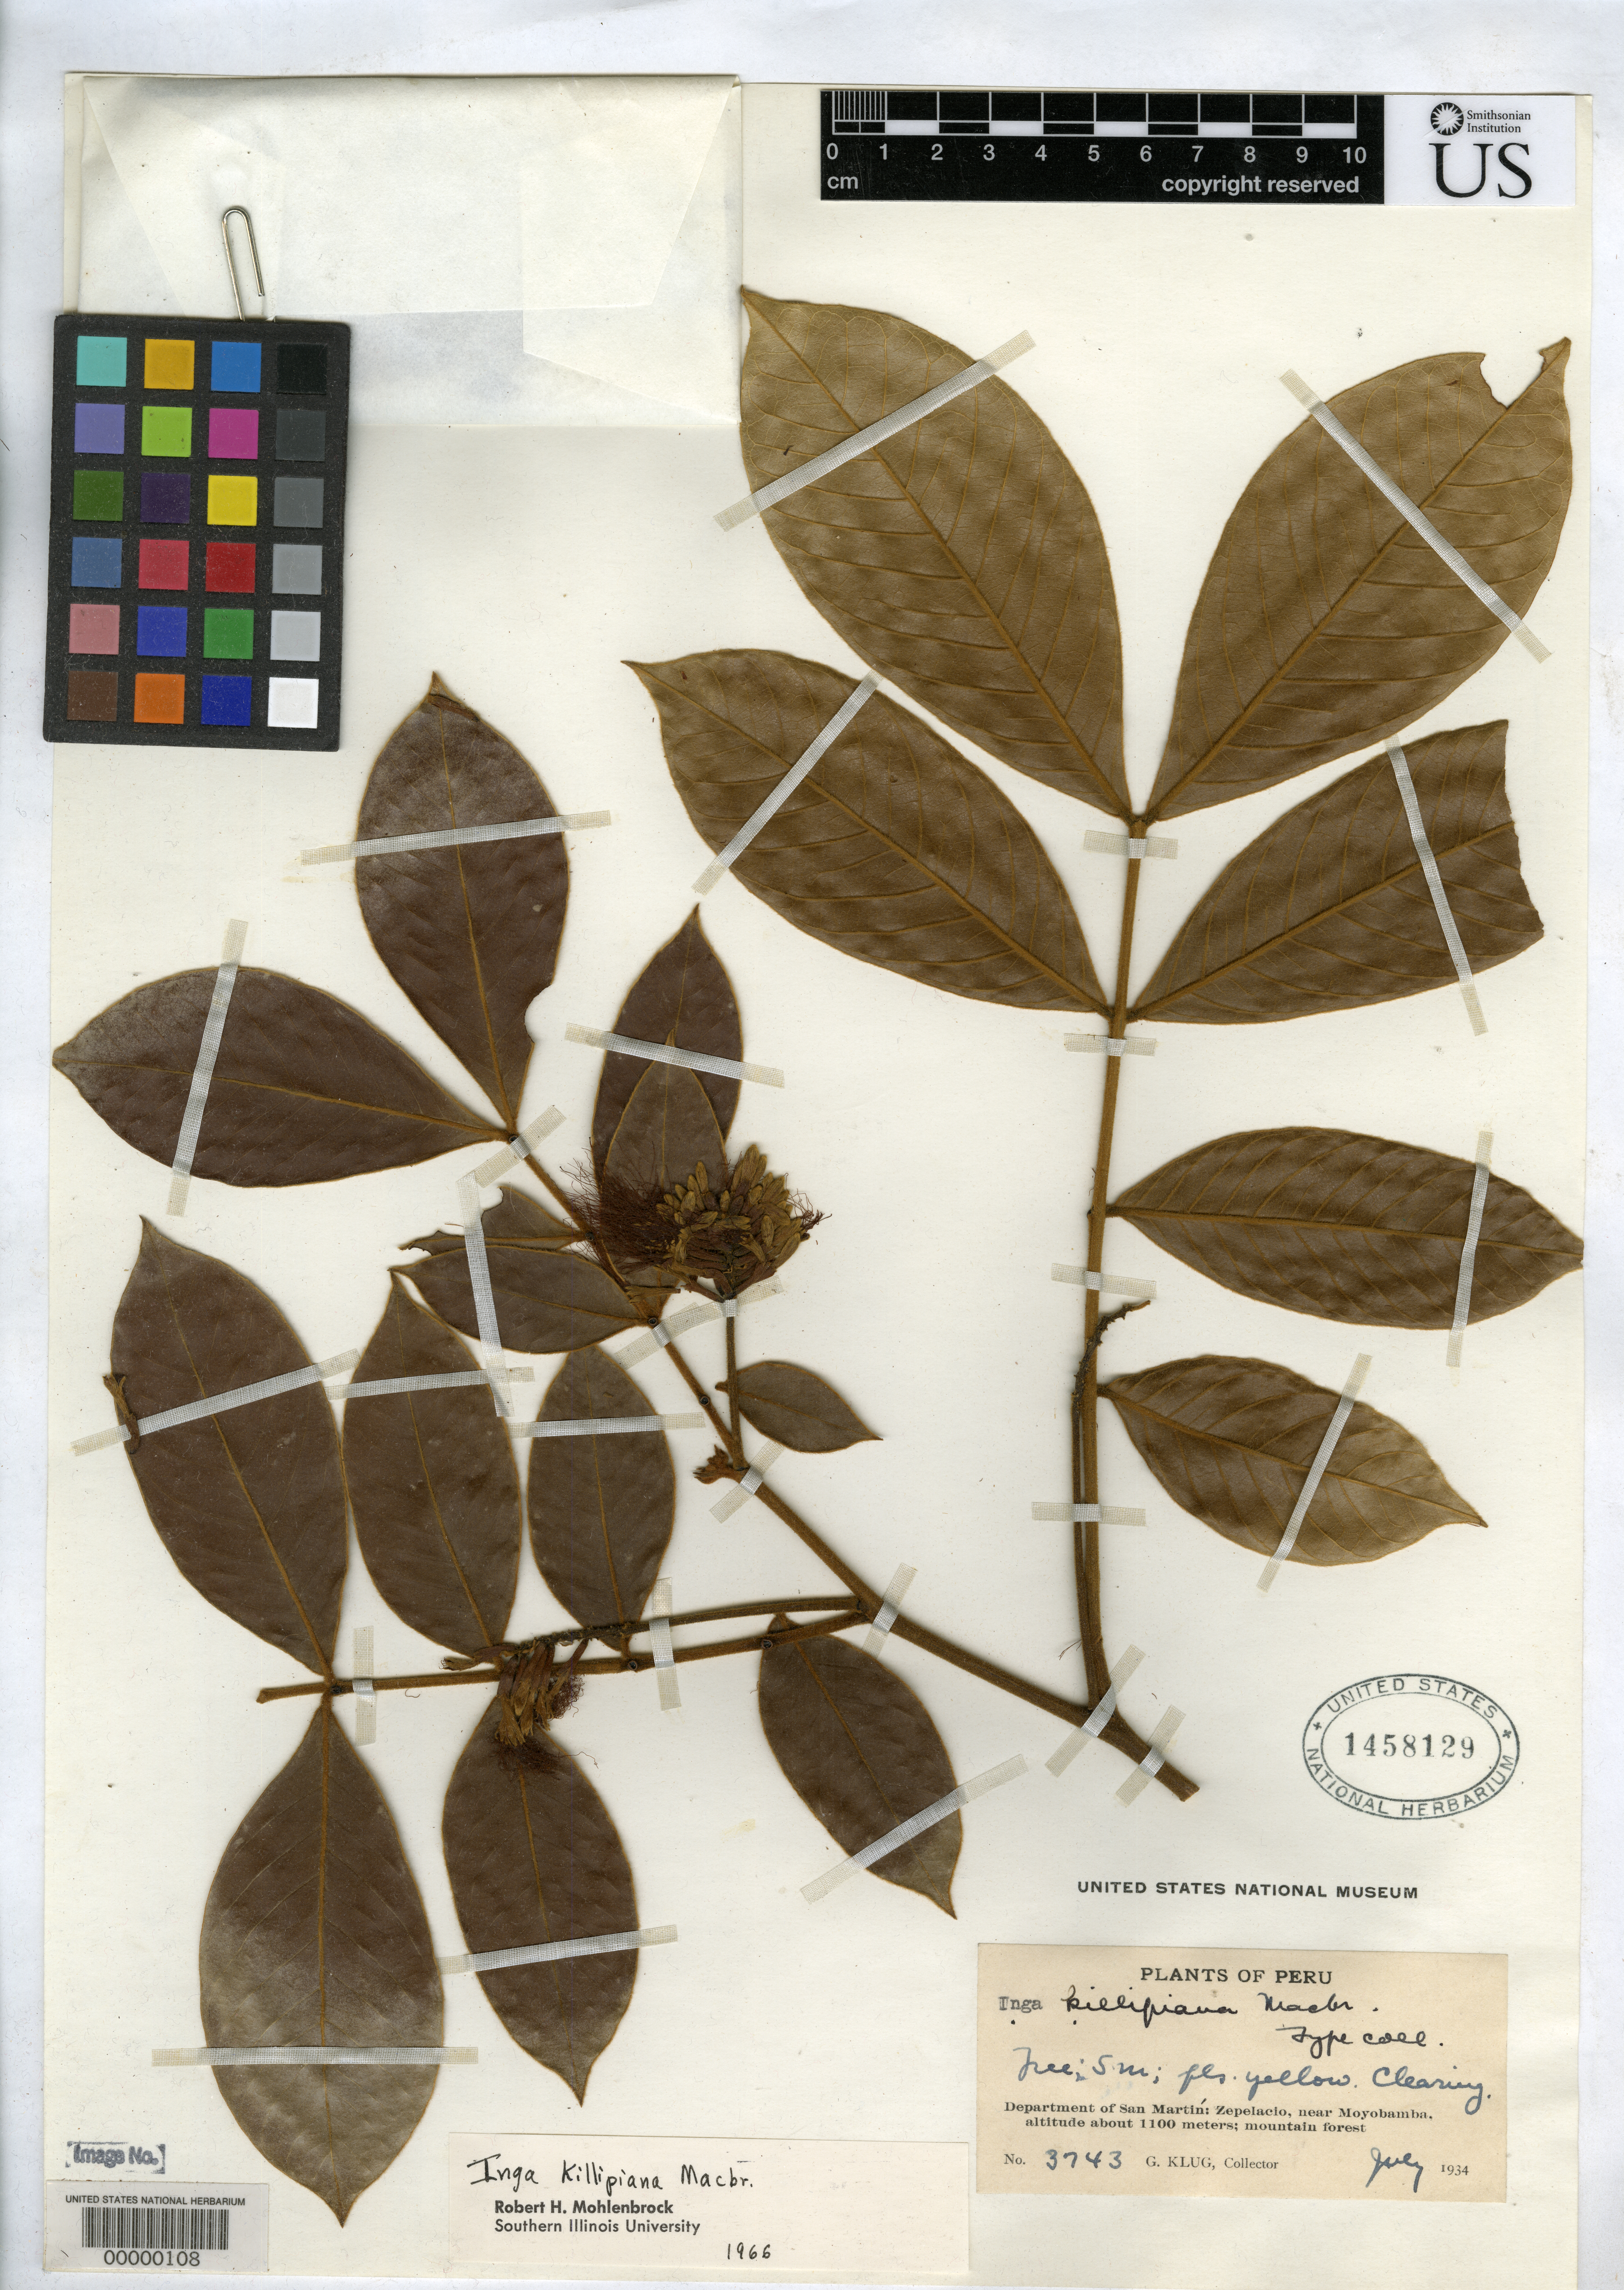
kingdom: Plantae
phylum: Tracheophyta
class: Magnoliopsida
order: Fabales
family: Fabaceae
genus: Inga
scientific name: Inga killipiana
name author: J.F. Macbr.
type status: Isotype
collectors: G. Klug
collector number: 3743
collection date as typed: Jul 1934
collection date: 1934-07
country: Peru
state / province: San Martín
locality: Zepelacio, near Moyobamba.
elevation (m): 1100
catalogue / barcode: US 1458129